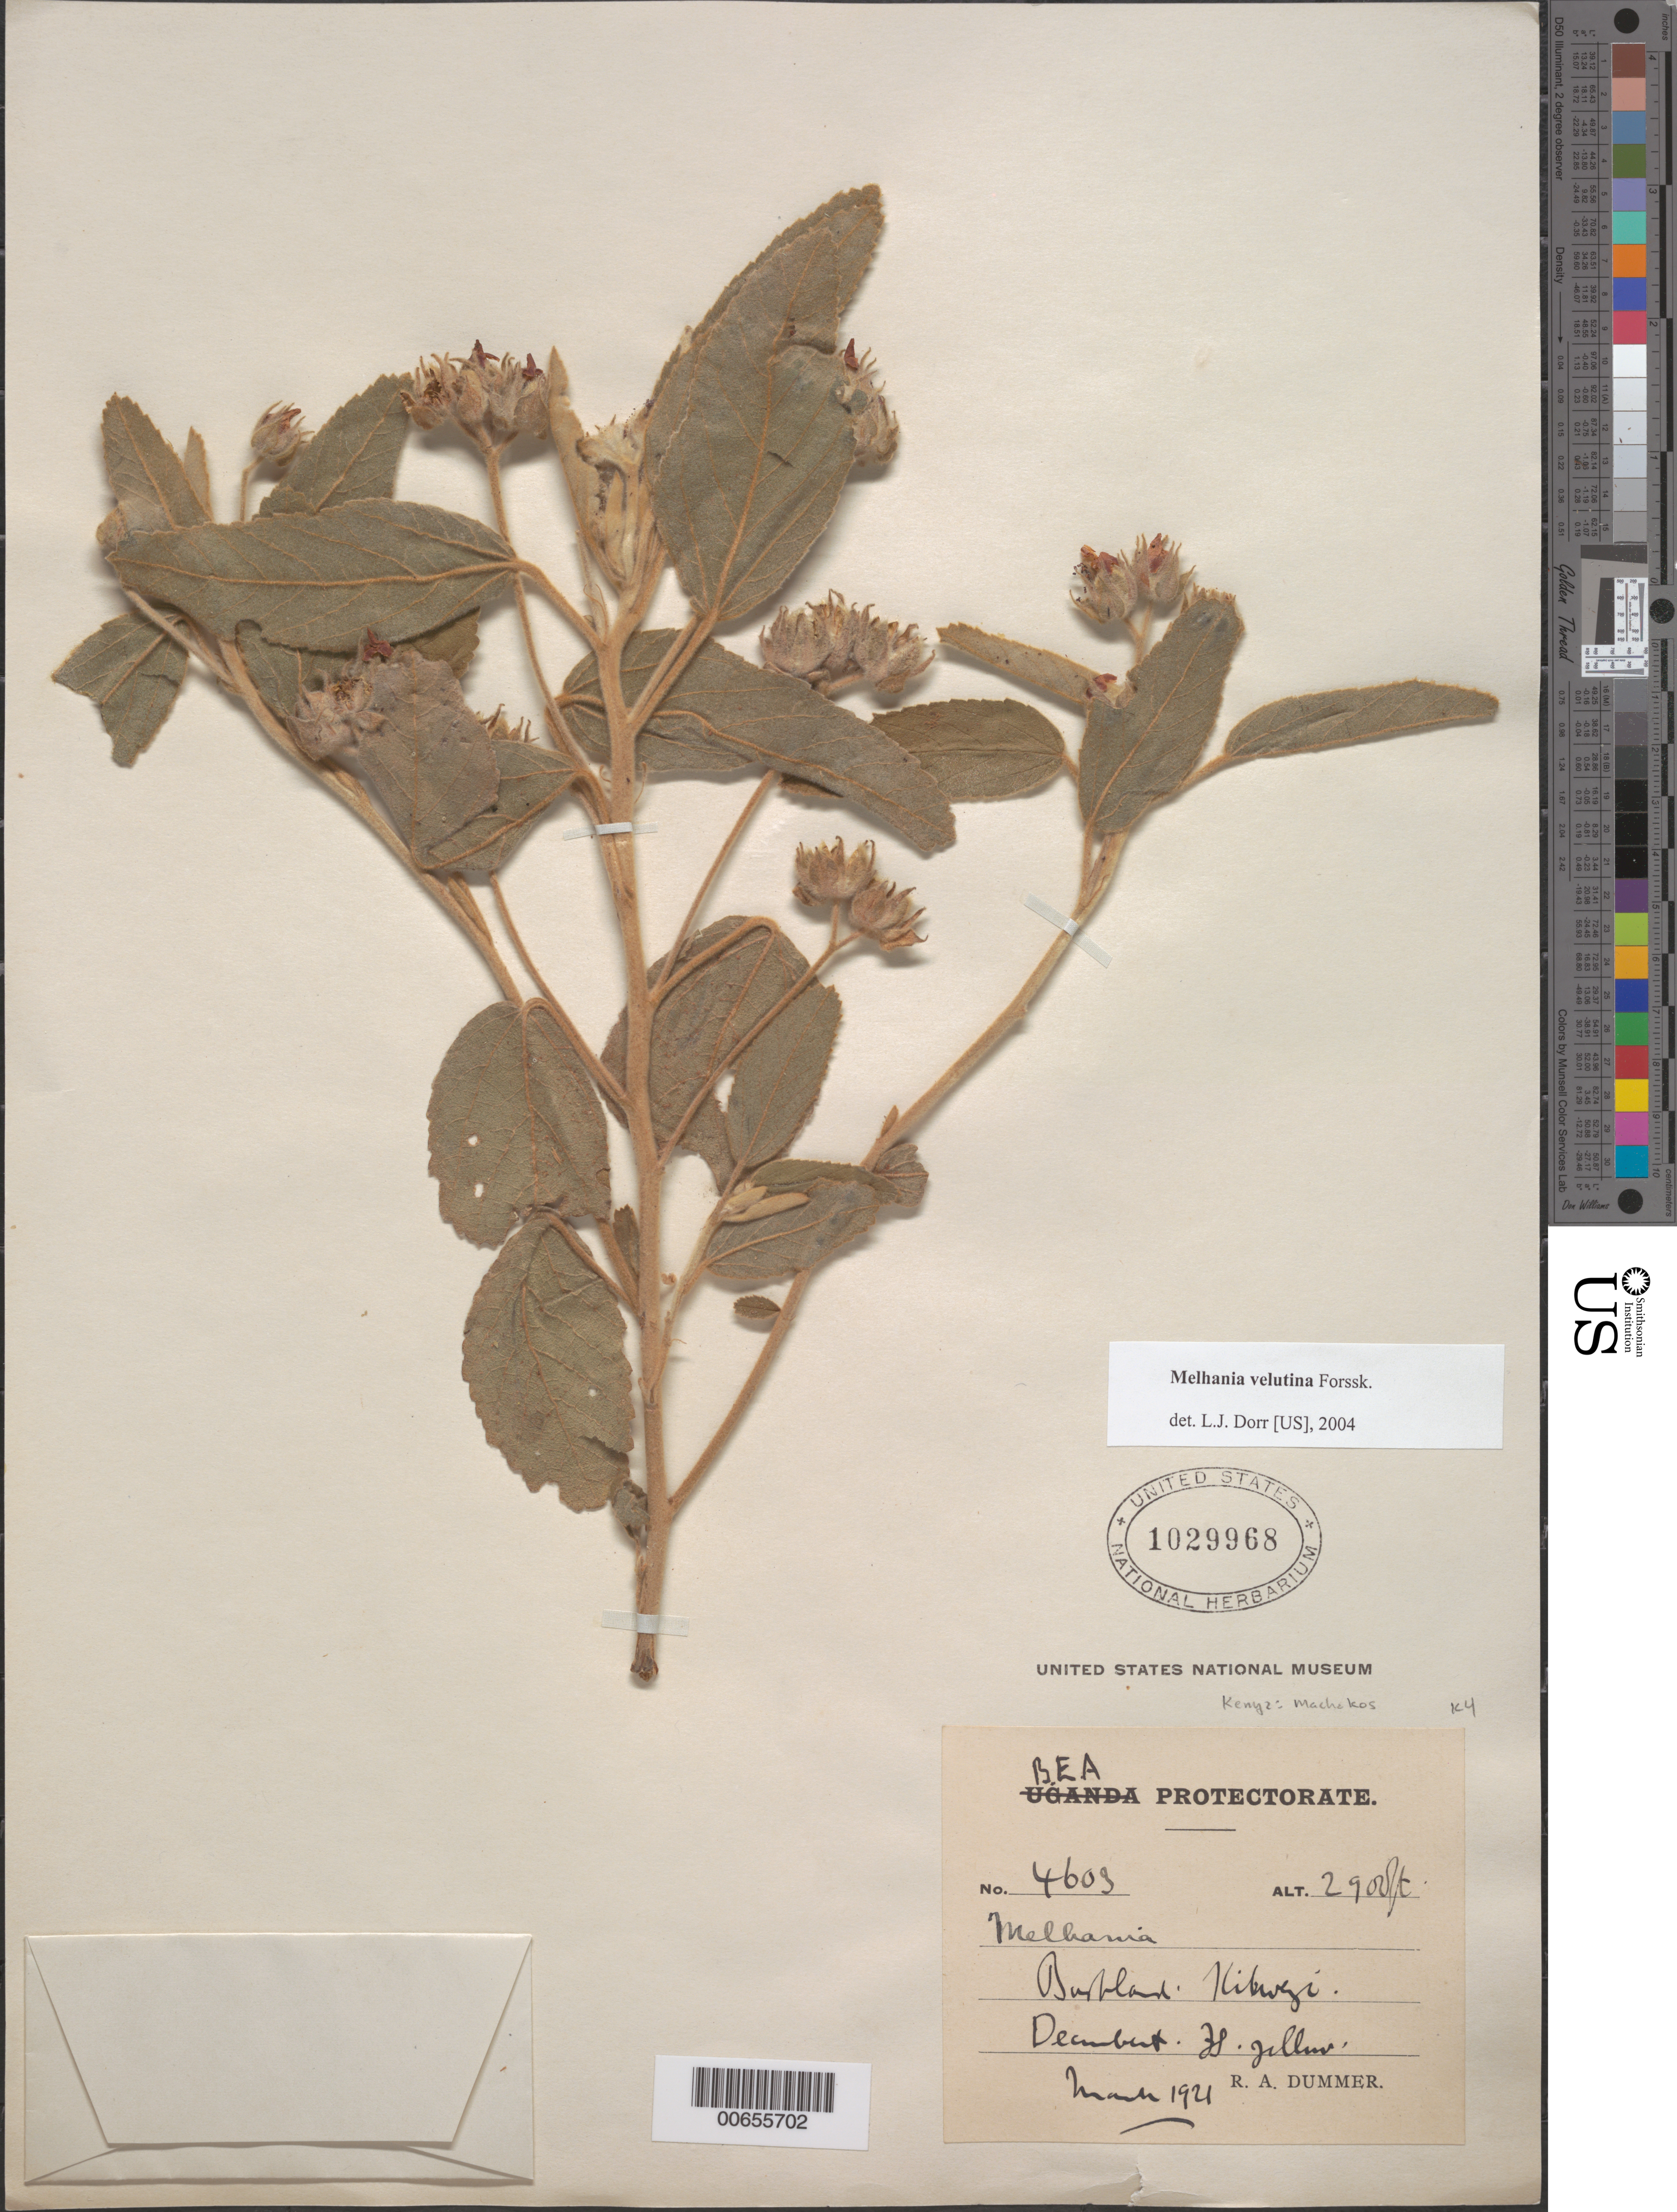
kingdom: Plantae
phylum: Tracheophyta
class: Magnoliopsida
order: Malvales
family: Malvaceae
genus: Melhania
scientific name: Melhania velutina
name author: Forssk.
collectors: R. Dümmer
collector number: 4603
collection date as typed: Mar 1921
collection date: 1921-03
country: Kenya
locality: BEA Protectorate [British East Africa Protectorate?]. Burbland, Kibwegi [sic]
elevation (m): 884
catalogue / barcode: US 1029968